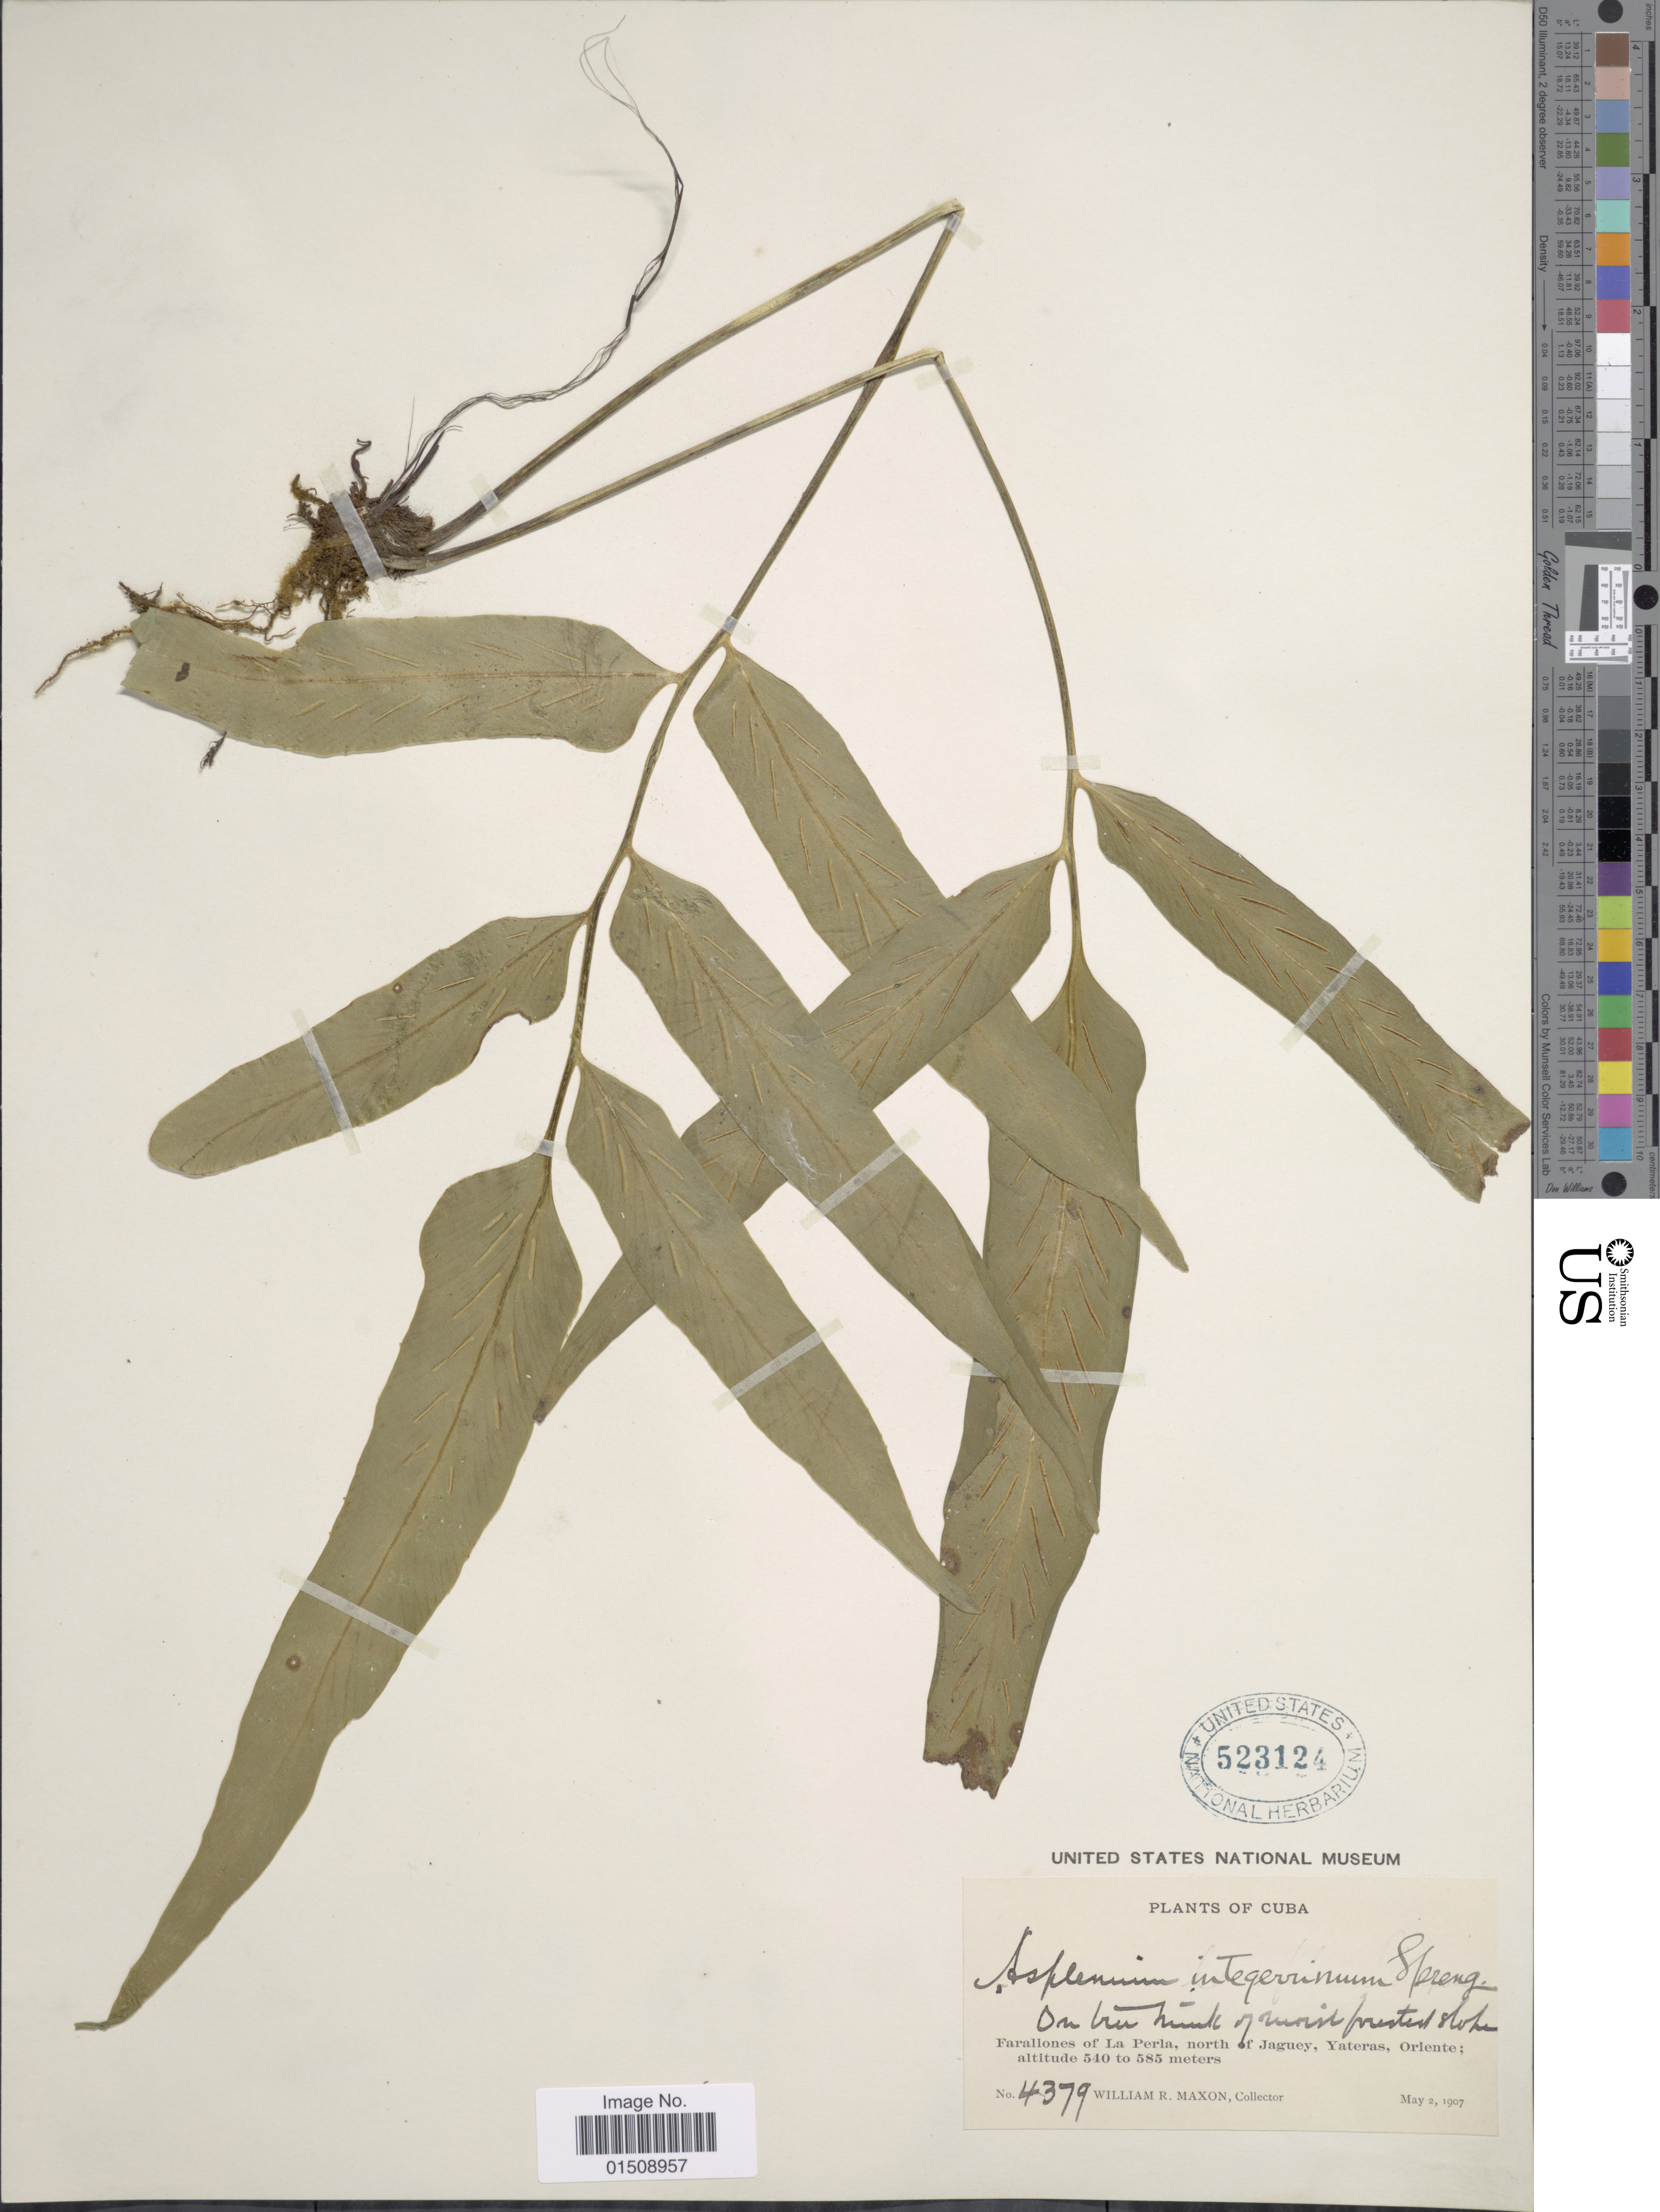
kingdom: Plantae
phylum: Tracheophyta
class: Polypodiopsida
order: Polypodiales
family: Aspleniaceae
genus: Asplenium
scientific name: Asplenium juglandifolium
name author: Lam.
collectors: W. R. Maxon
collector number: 4379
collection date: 1907-05-02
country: Cuba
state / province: Oriente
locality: Farallones of La Perla, north of Jaguey, Yateras, Oriente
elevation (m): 540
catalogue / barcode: US 523124